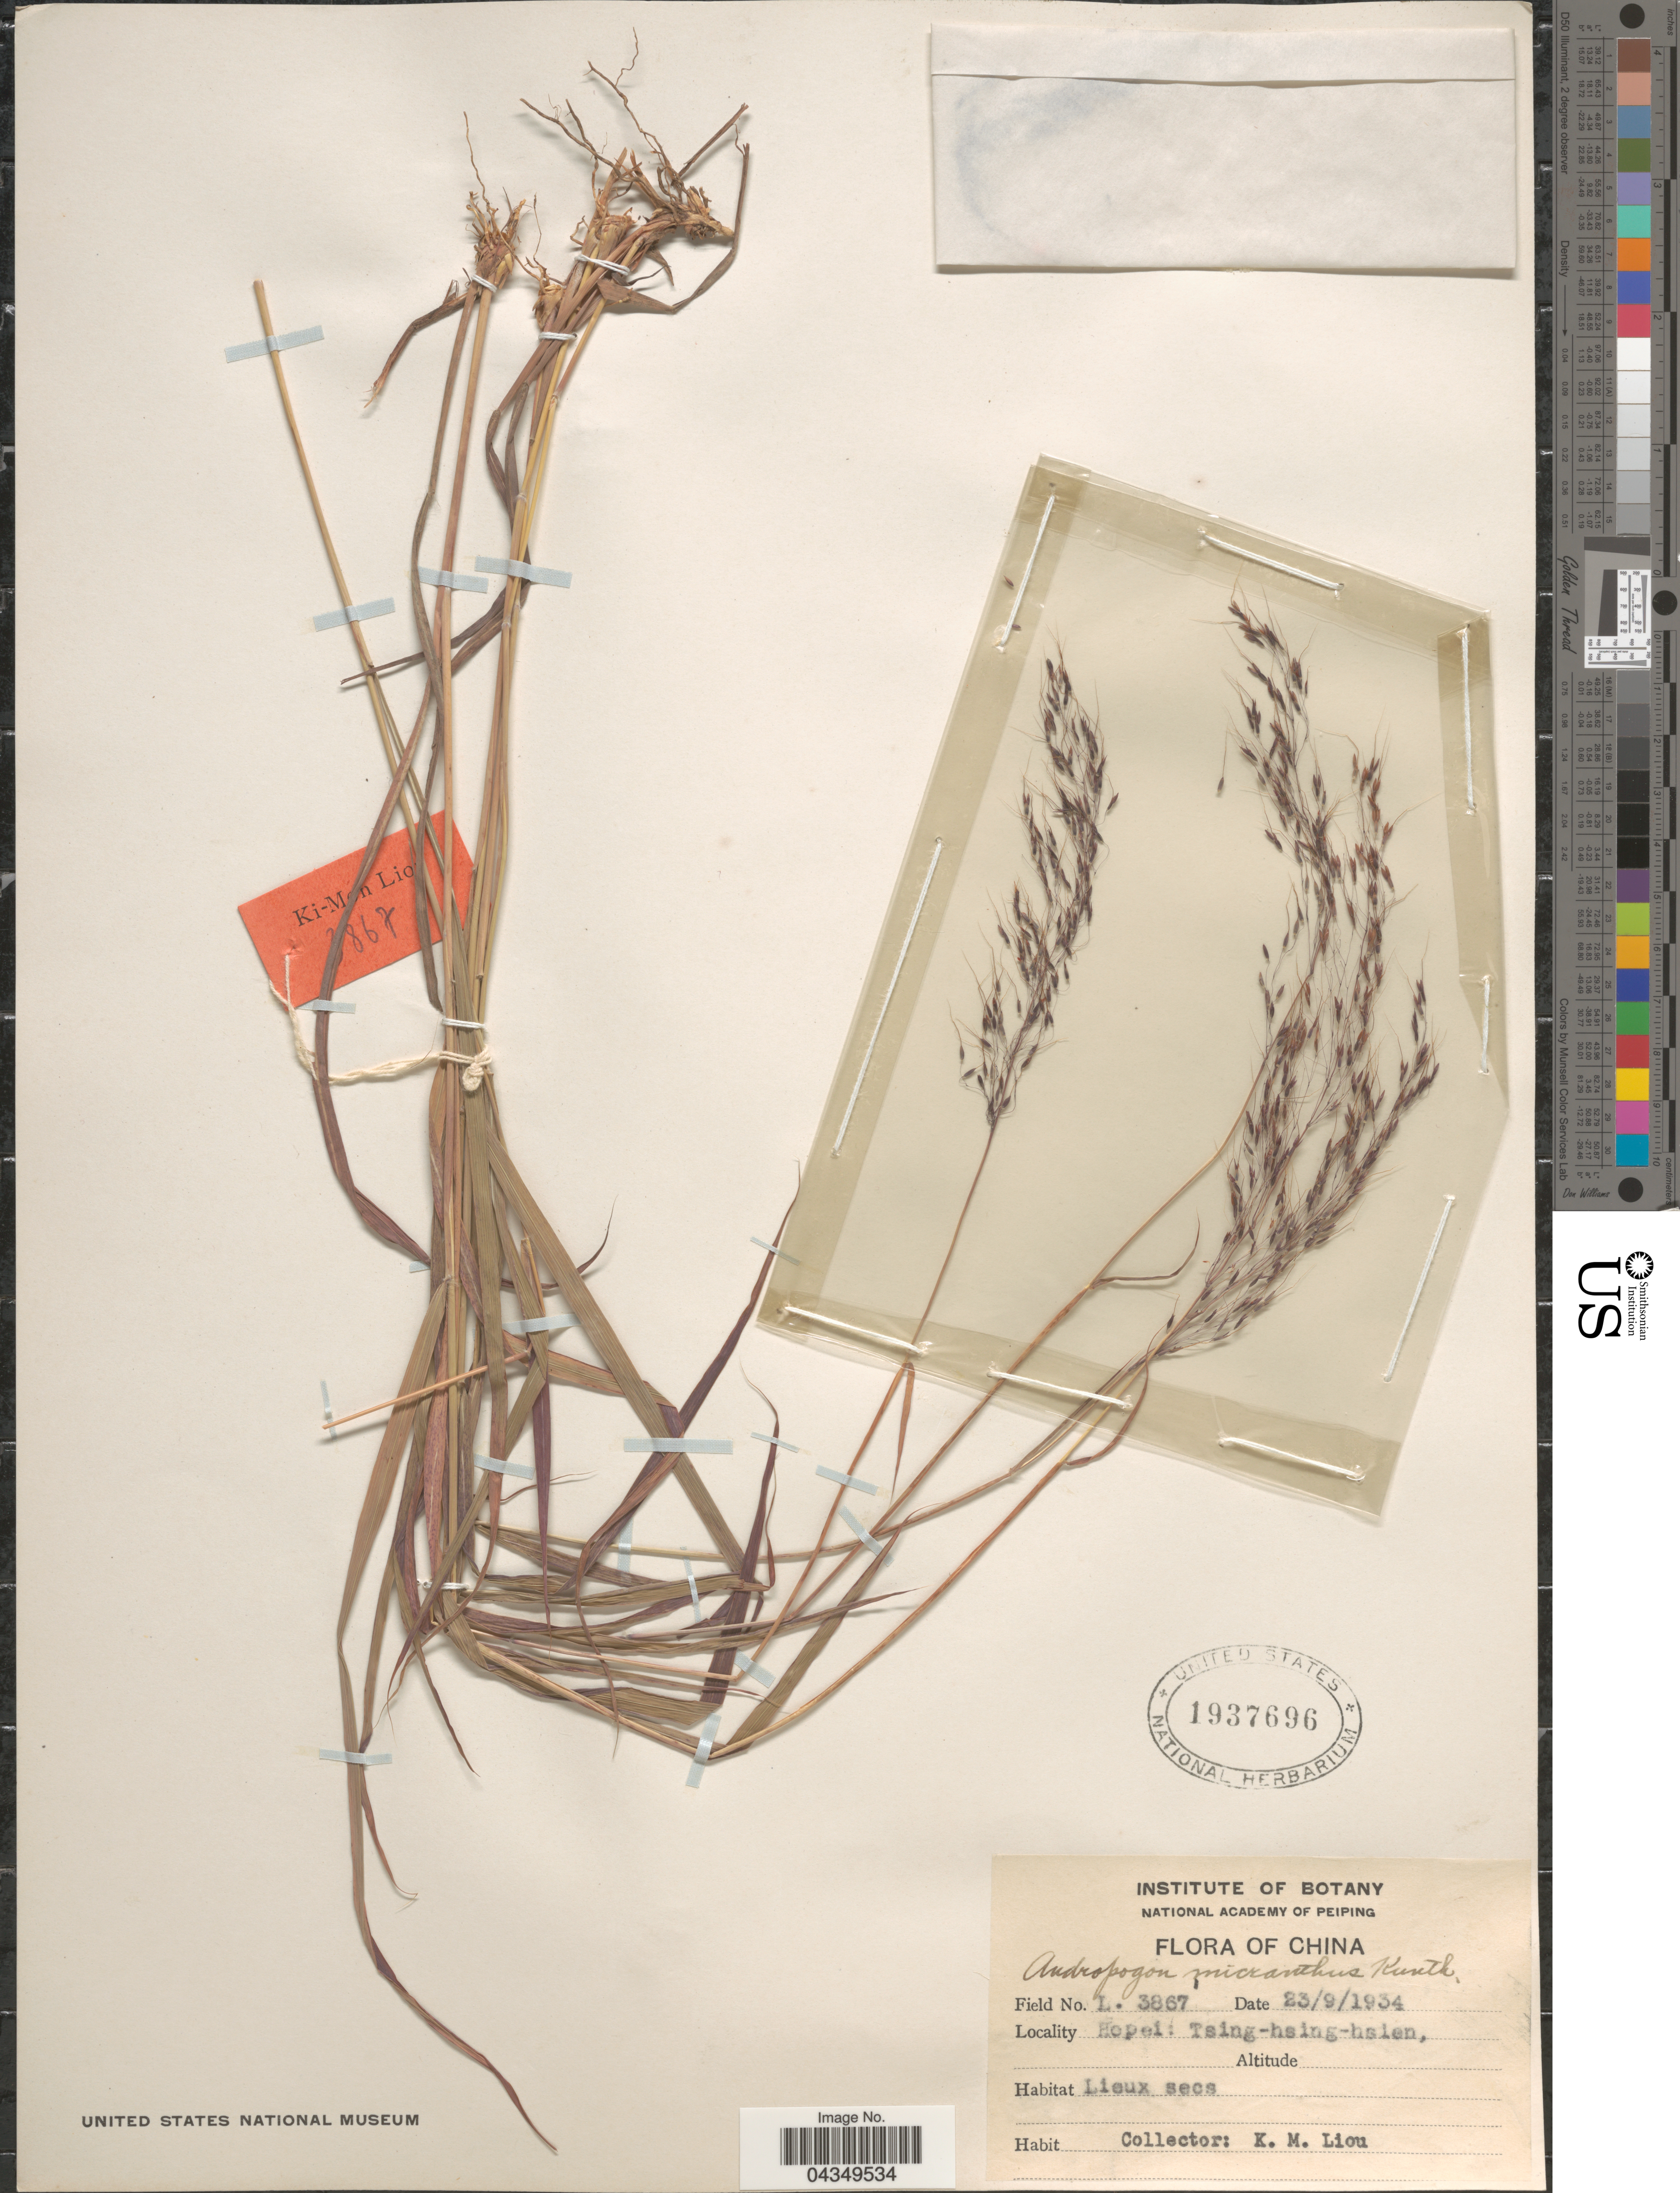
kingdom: Plantae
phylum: Tracheophyta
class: Liliopsida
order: Poales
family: Poaceae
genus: Capillipedium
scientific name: Capillipedium parviflorum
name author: (R. Br.) Stapf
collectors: K. M. Liou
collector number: L3867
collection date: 1934-09-23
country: China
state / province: Hebei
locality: Hopei: Tsing-hsing-hsien.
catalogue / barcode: US 1937696